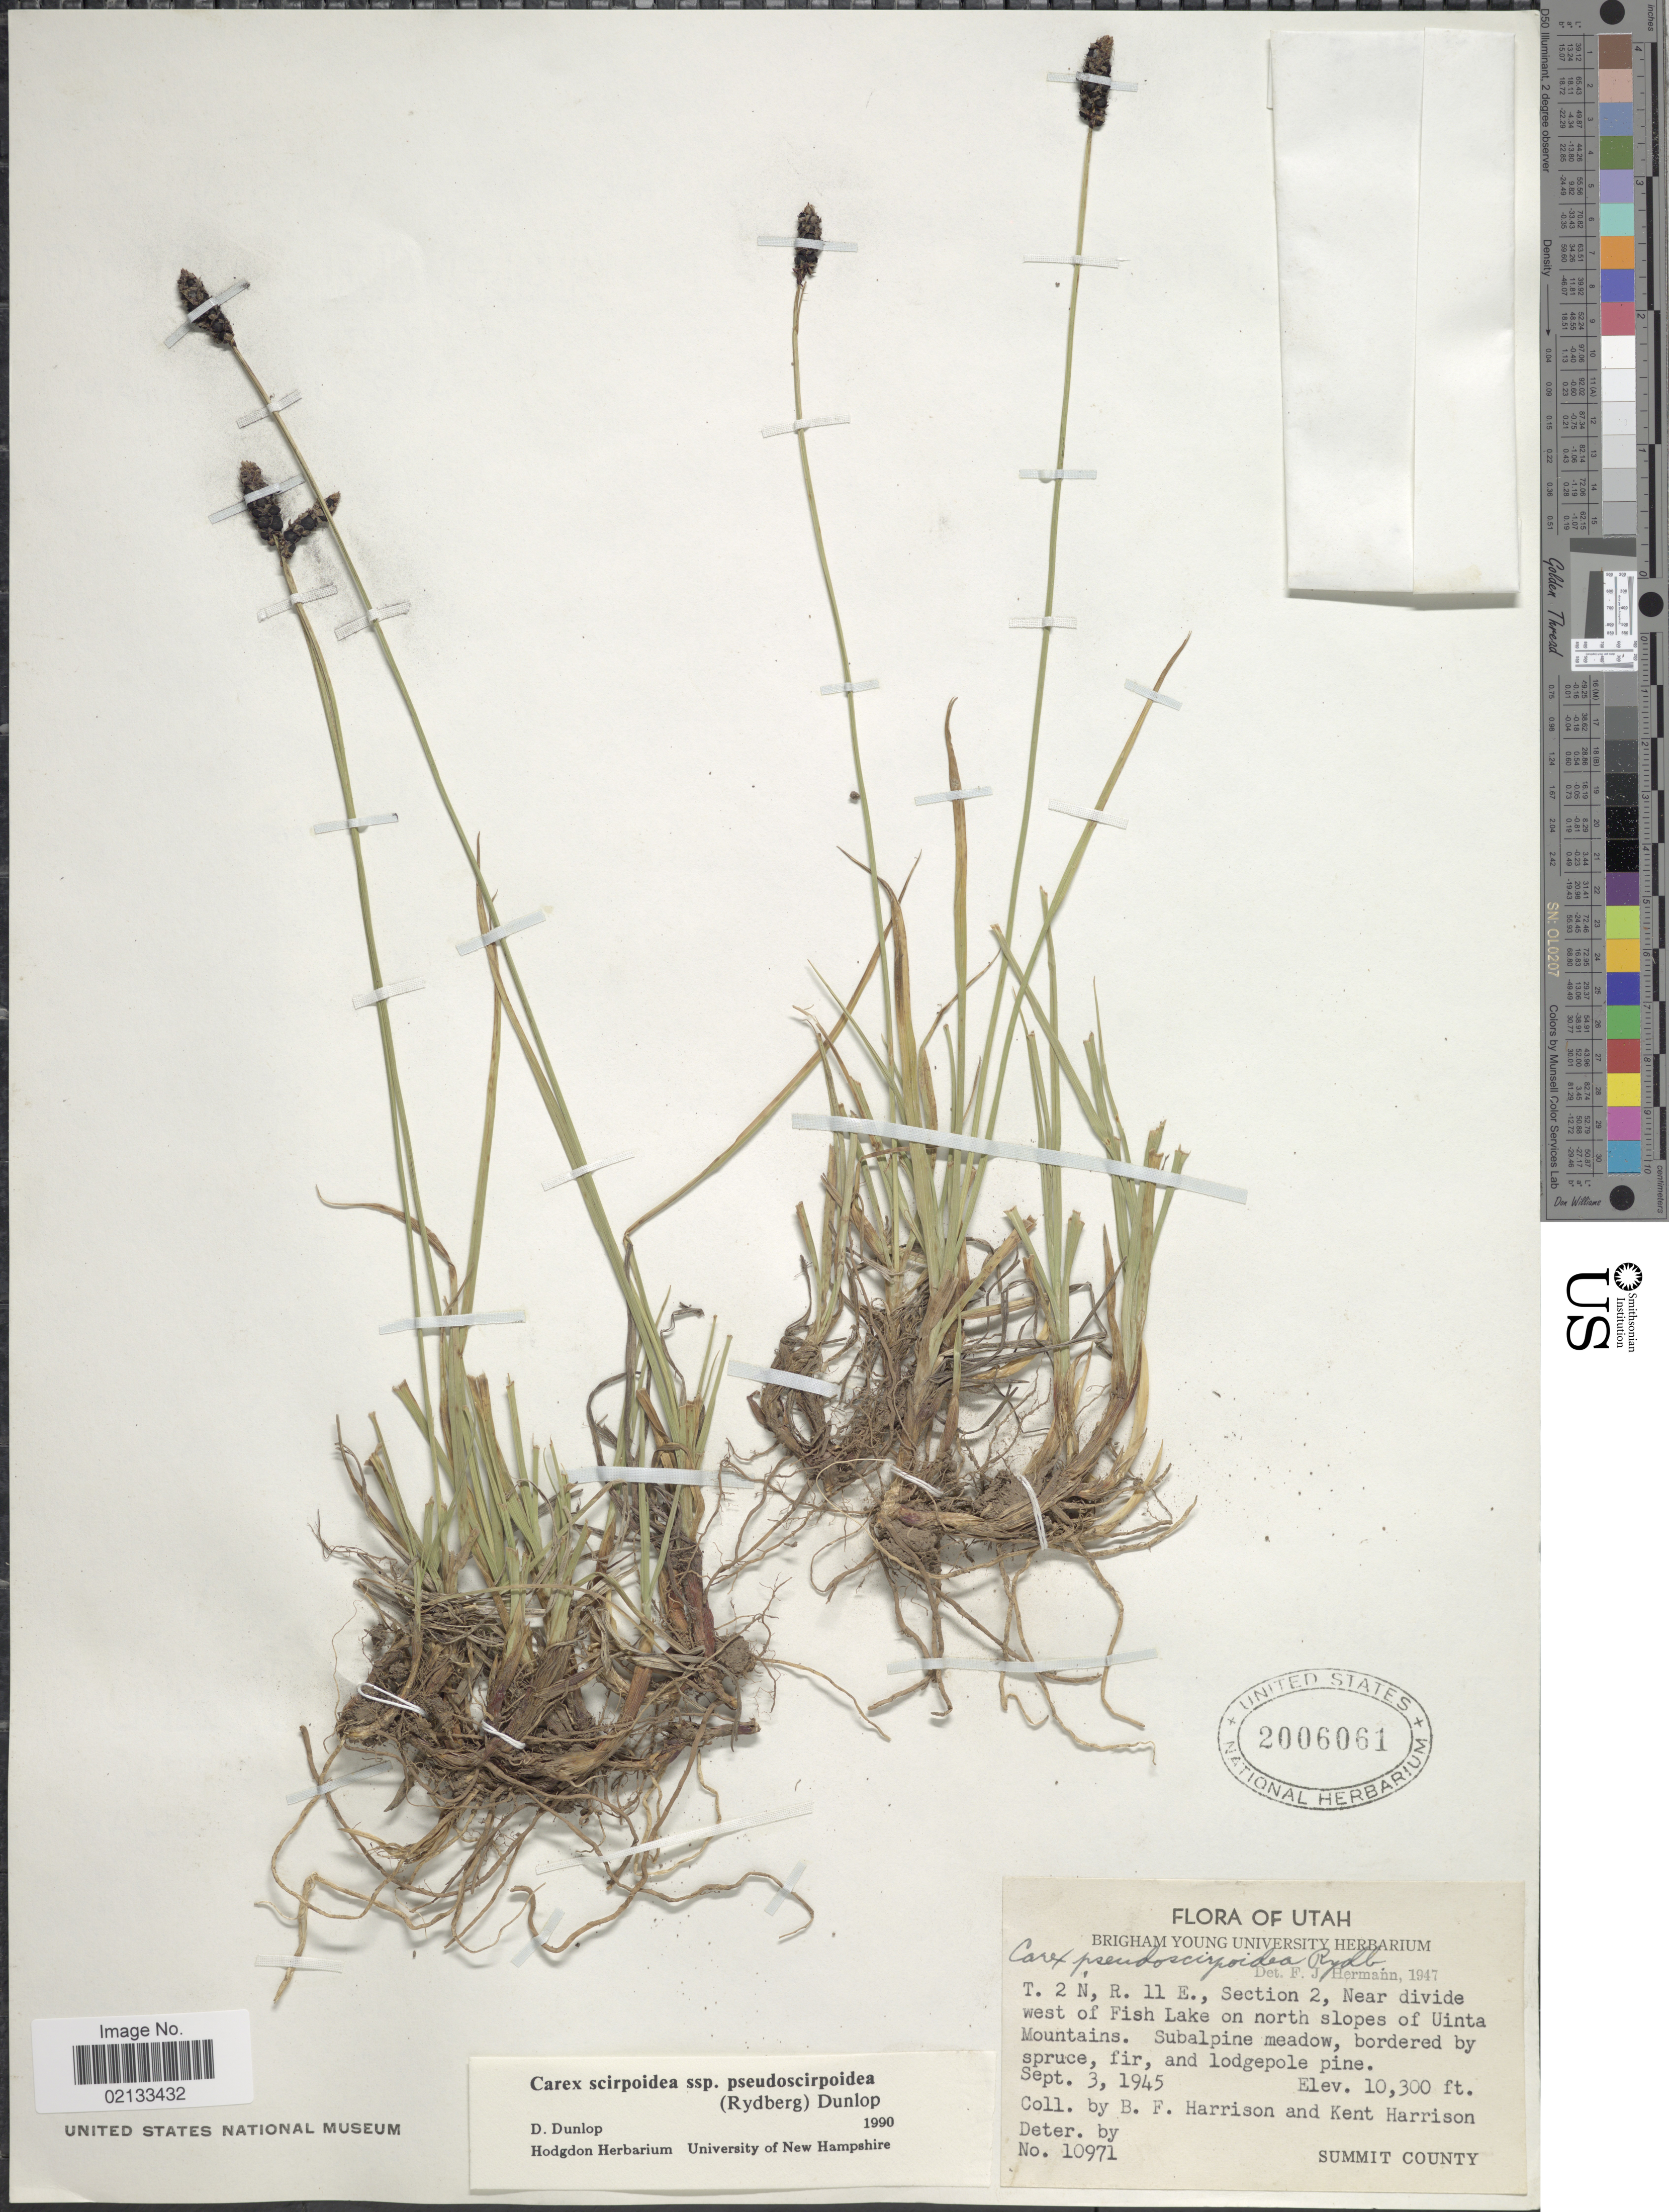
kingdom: Plantae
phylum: Tracheophyta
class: Liliopsida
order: Poales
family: Cyperaceae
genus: Carex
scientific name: Carex scirpoidea subsp. pseudoscirpoidea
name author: (Rydb.) Dunlop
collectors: B. F. Harrison & K. Harrison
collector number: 10971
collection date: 1945-09-03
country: United States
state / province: Utah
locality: T. 2 N, R. 11 E., Section 2, Near divide west of Fish Lake on north slopes of Uinta Mountains, Summit County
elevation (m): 3139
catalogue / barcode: US 2006061